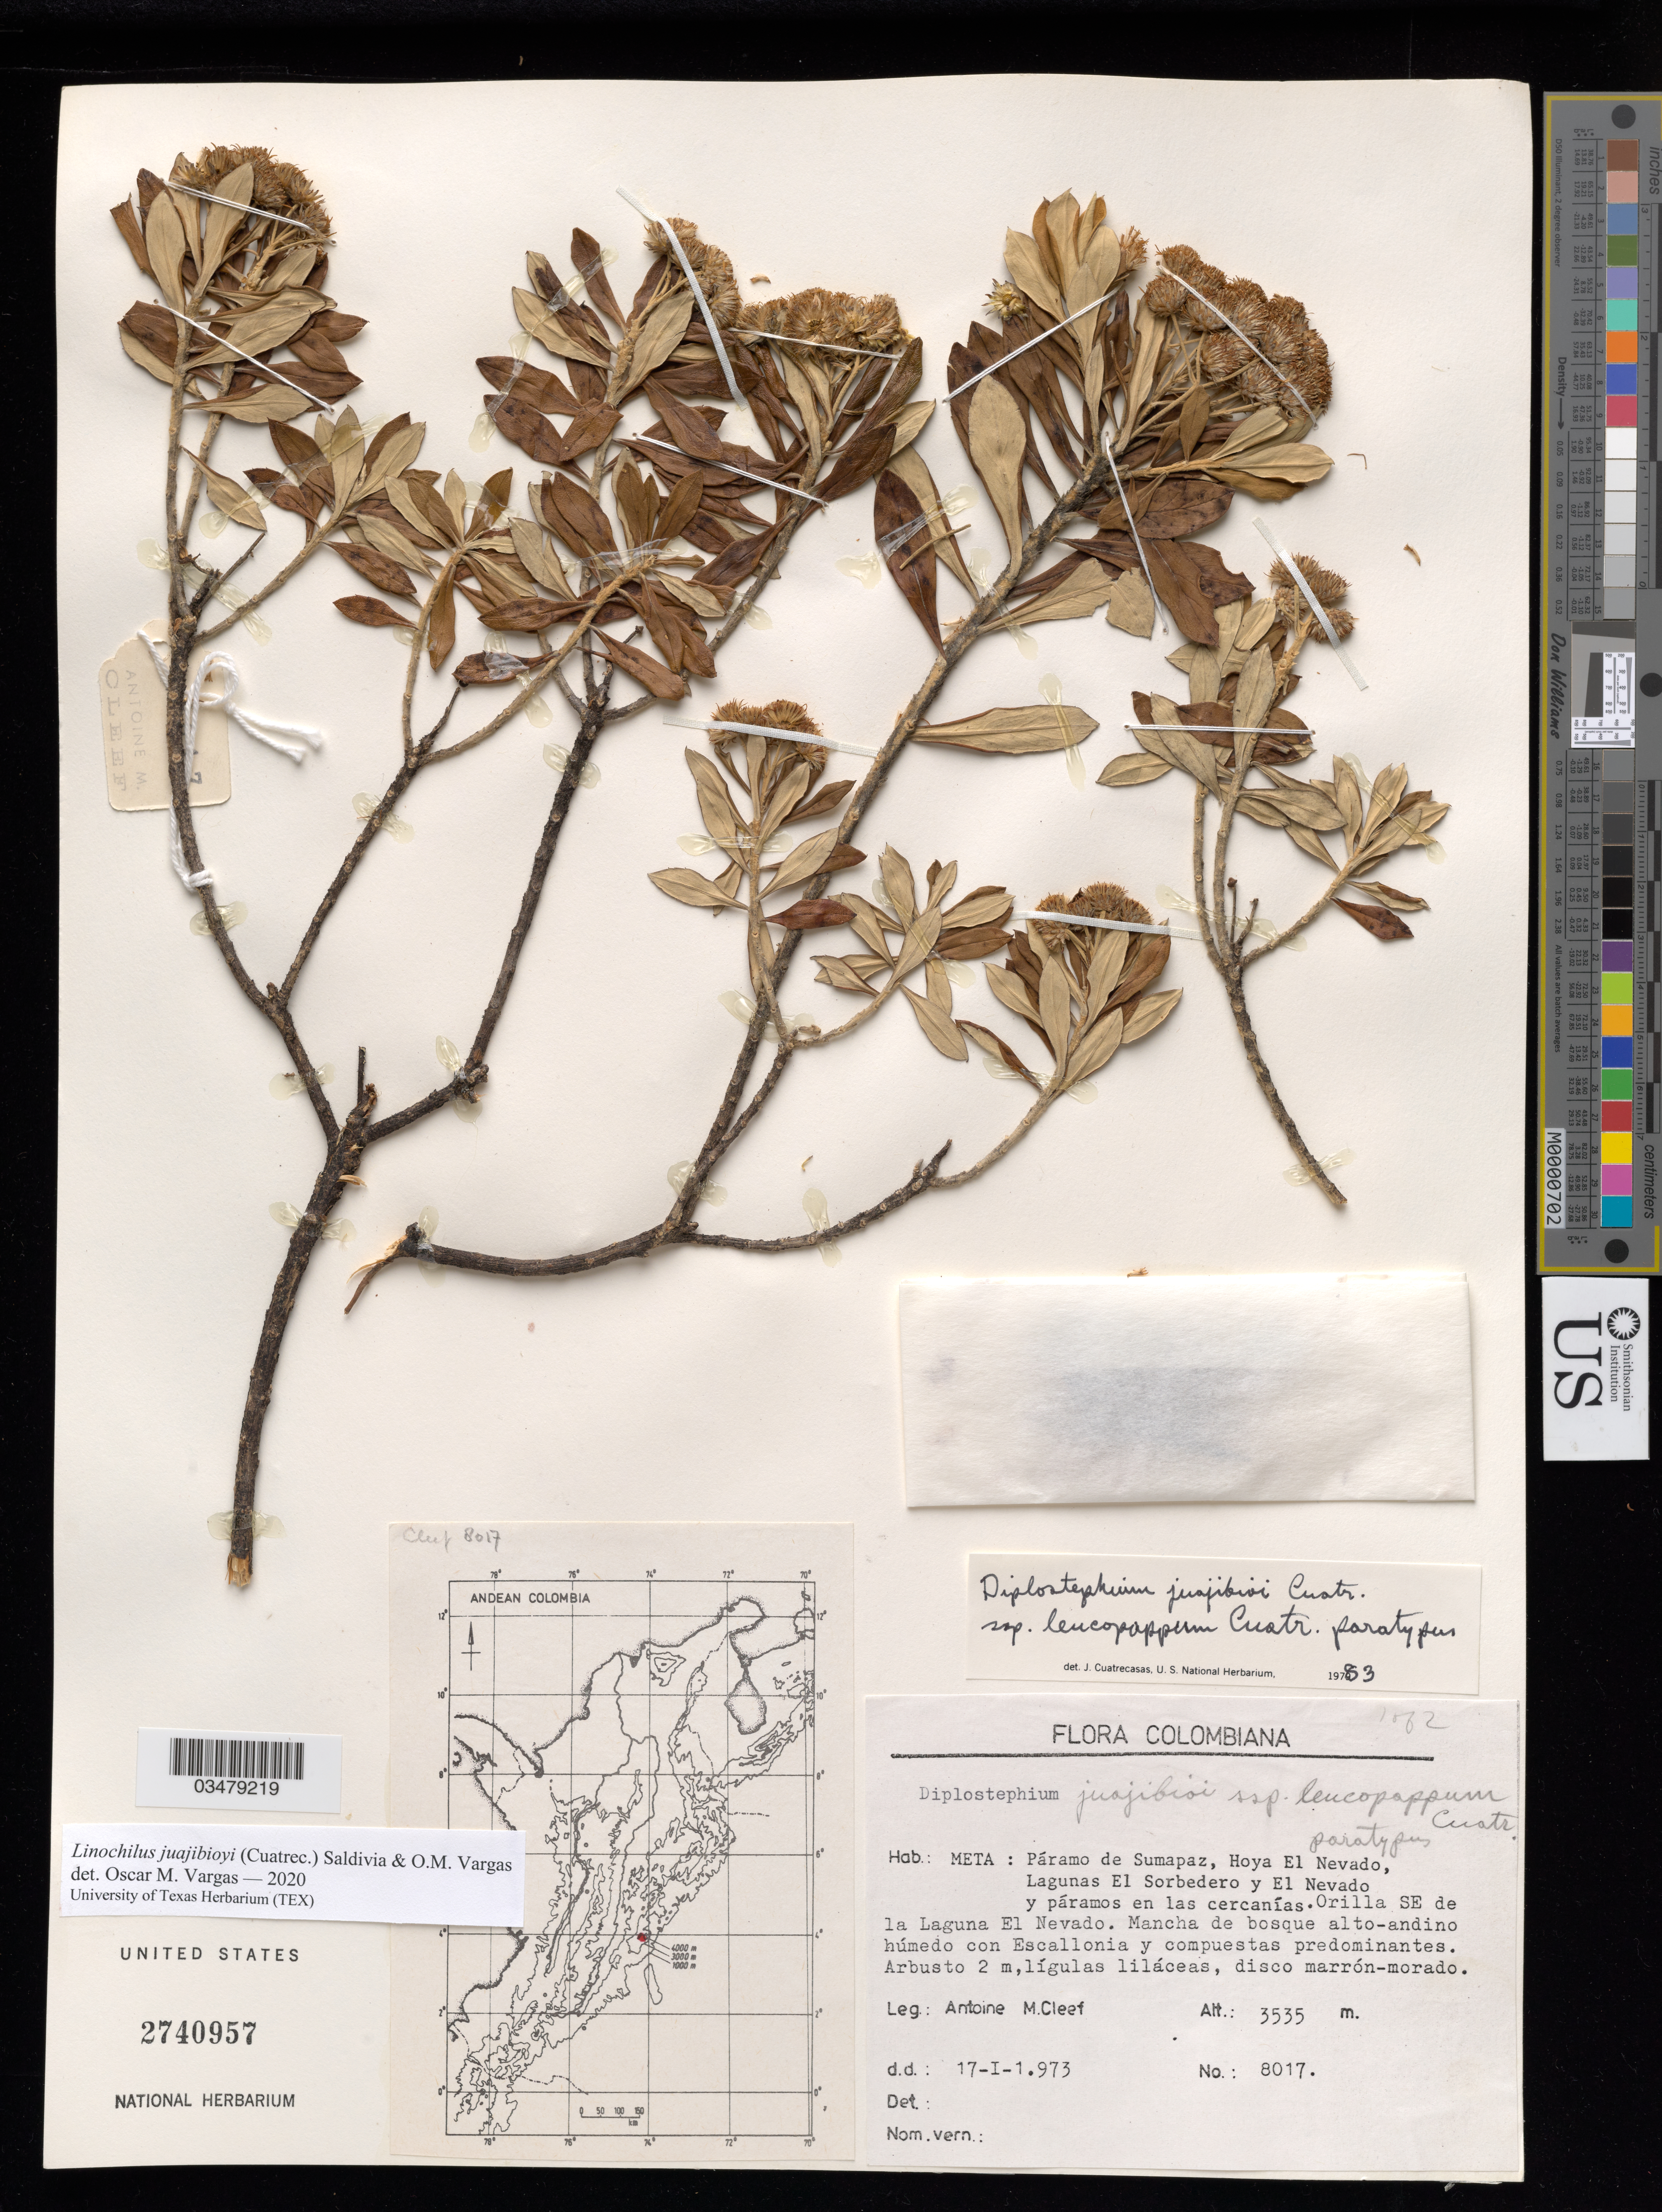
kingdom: Plantae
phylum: Tracheophyta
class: Magnoliopsida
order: Asterales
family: Asteraceae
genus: Linochilus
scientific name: Linochilus juajibioyi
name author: (Cuatrec.) Saldivia & O.M. Vargas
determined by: Vargas, Oscar M.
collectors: A. M. Cleef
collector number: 8017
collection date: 1973-01-17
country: Colombia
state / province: Meta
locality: Paramo de Sumapaz, Hotya El Nevado, Lagunas El Sorbedero y El Nevado y paramos en las cercanias. Orilla SE de la Laguna El Nevado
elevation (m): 3535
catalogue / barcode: US 2740957